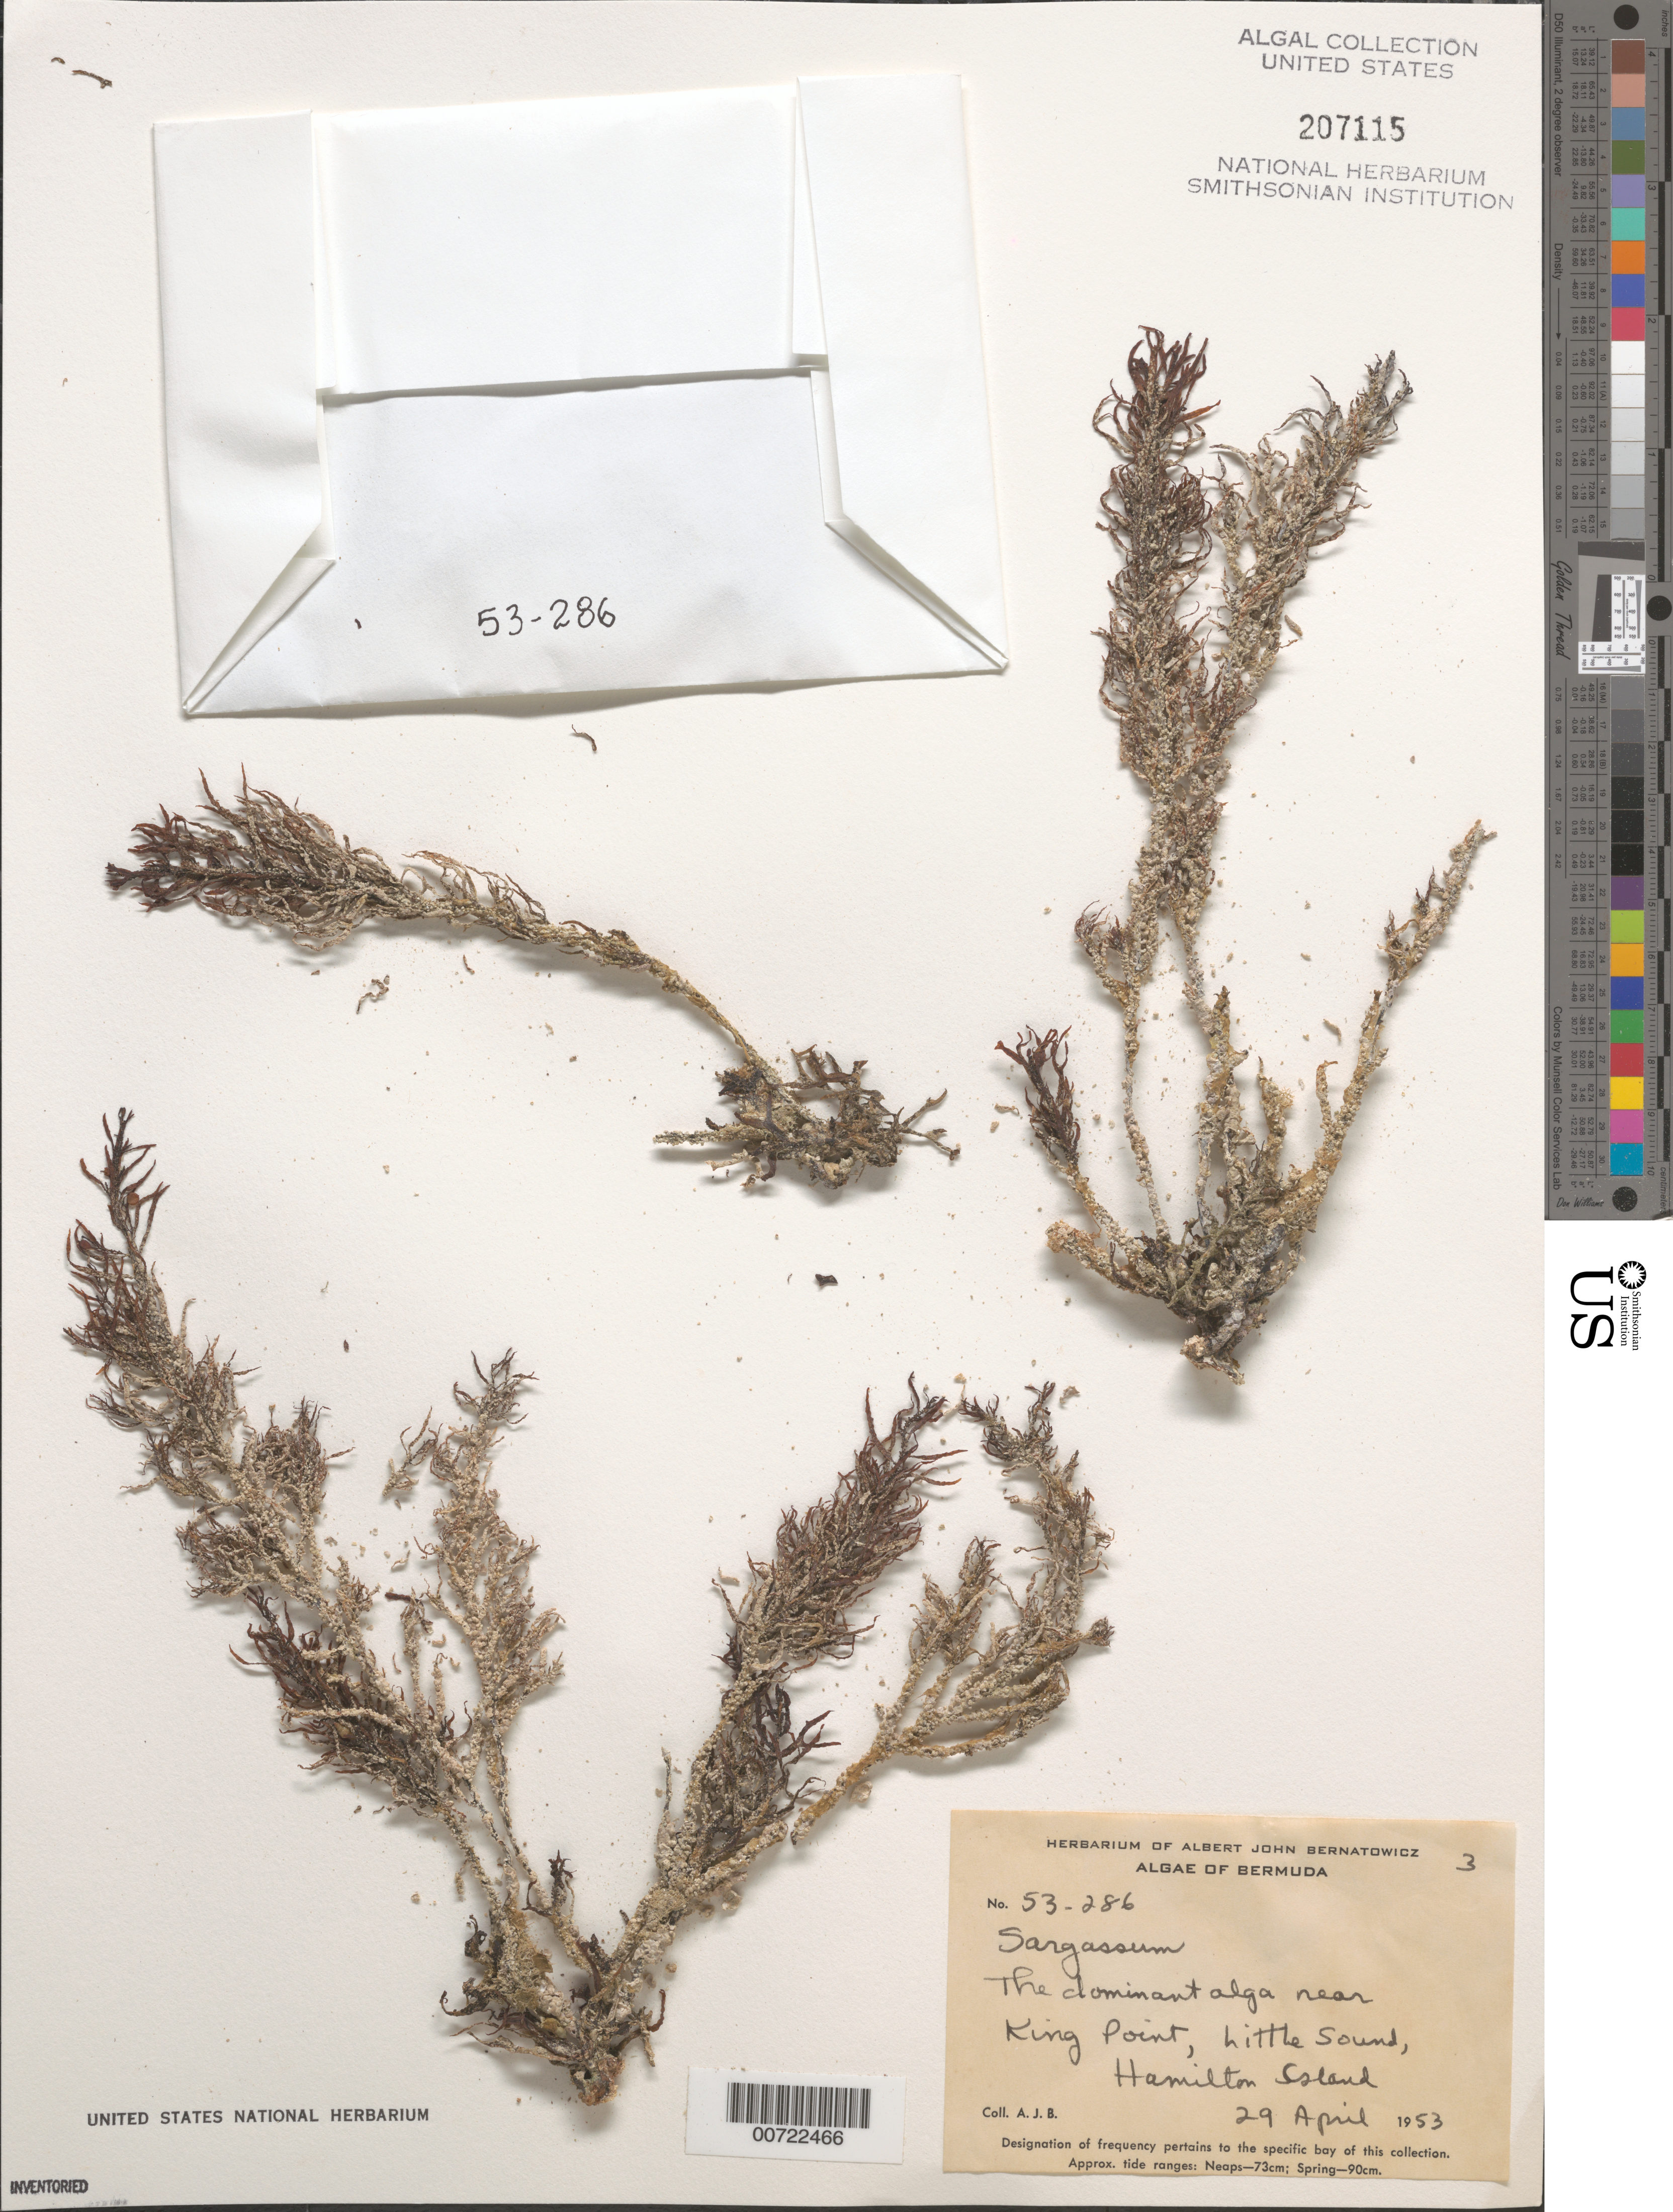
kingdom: Chromista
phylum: Ochrophyta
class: Phaeophyceae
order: Fucales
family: Sargassaceae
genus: Sargassum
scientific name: Sargassum sp.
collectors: A. Bernatowicz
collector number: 53-286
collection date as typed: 29 Apr 1953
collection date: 1953-04-29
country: Bermuda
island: Bermuda Island (Hamilton Island)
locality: Little Sound near King Point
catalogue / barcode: US 207115